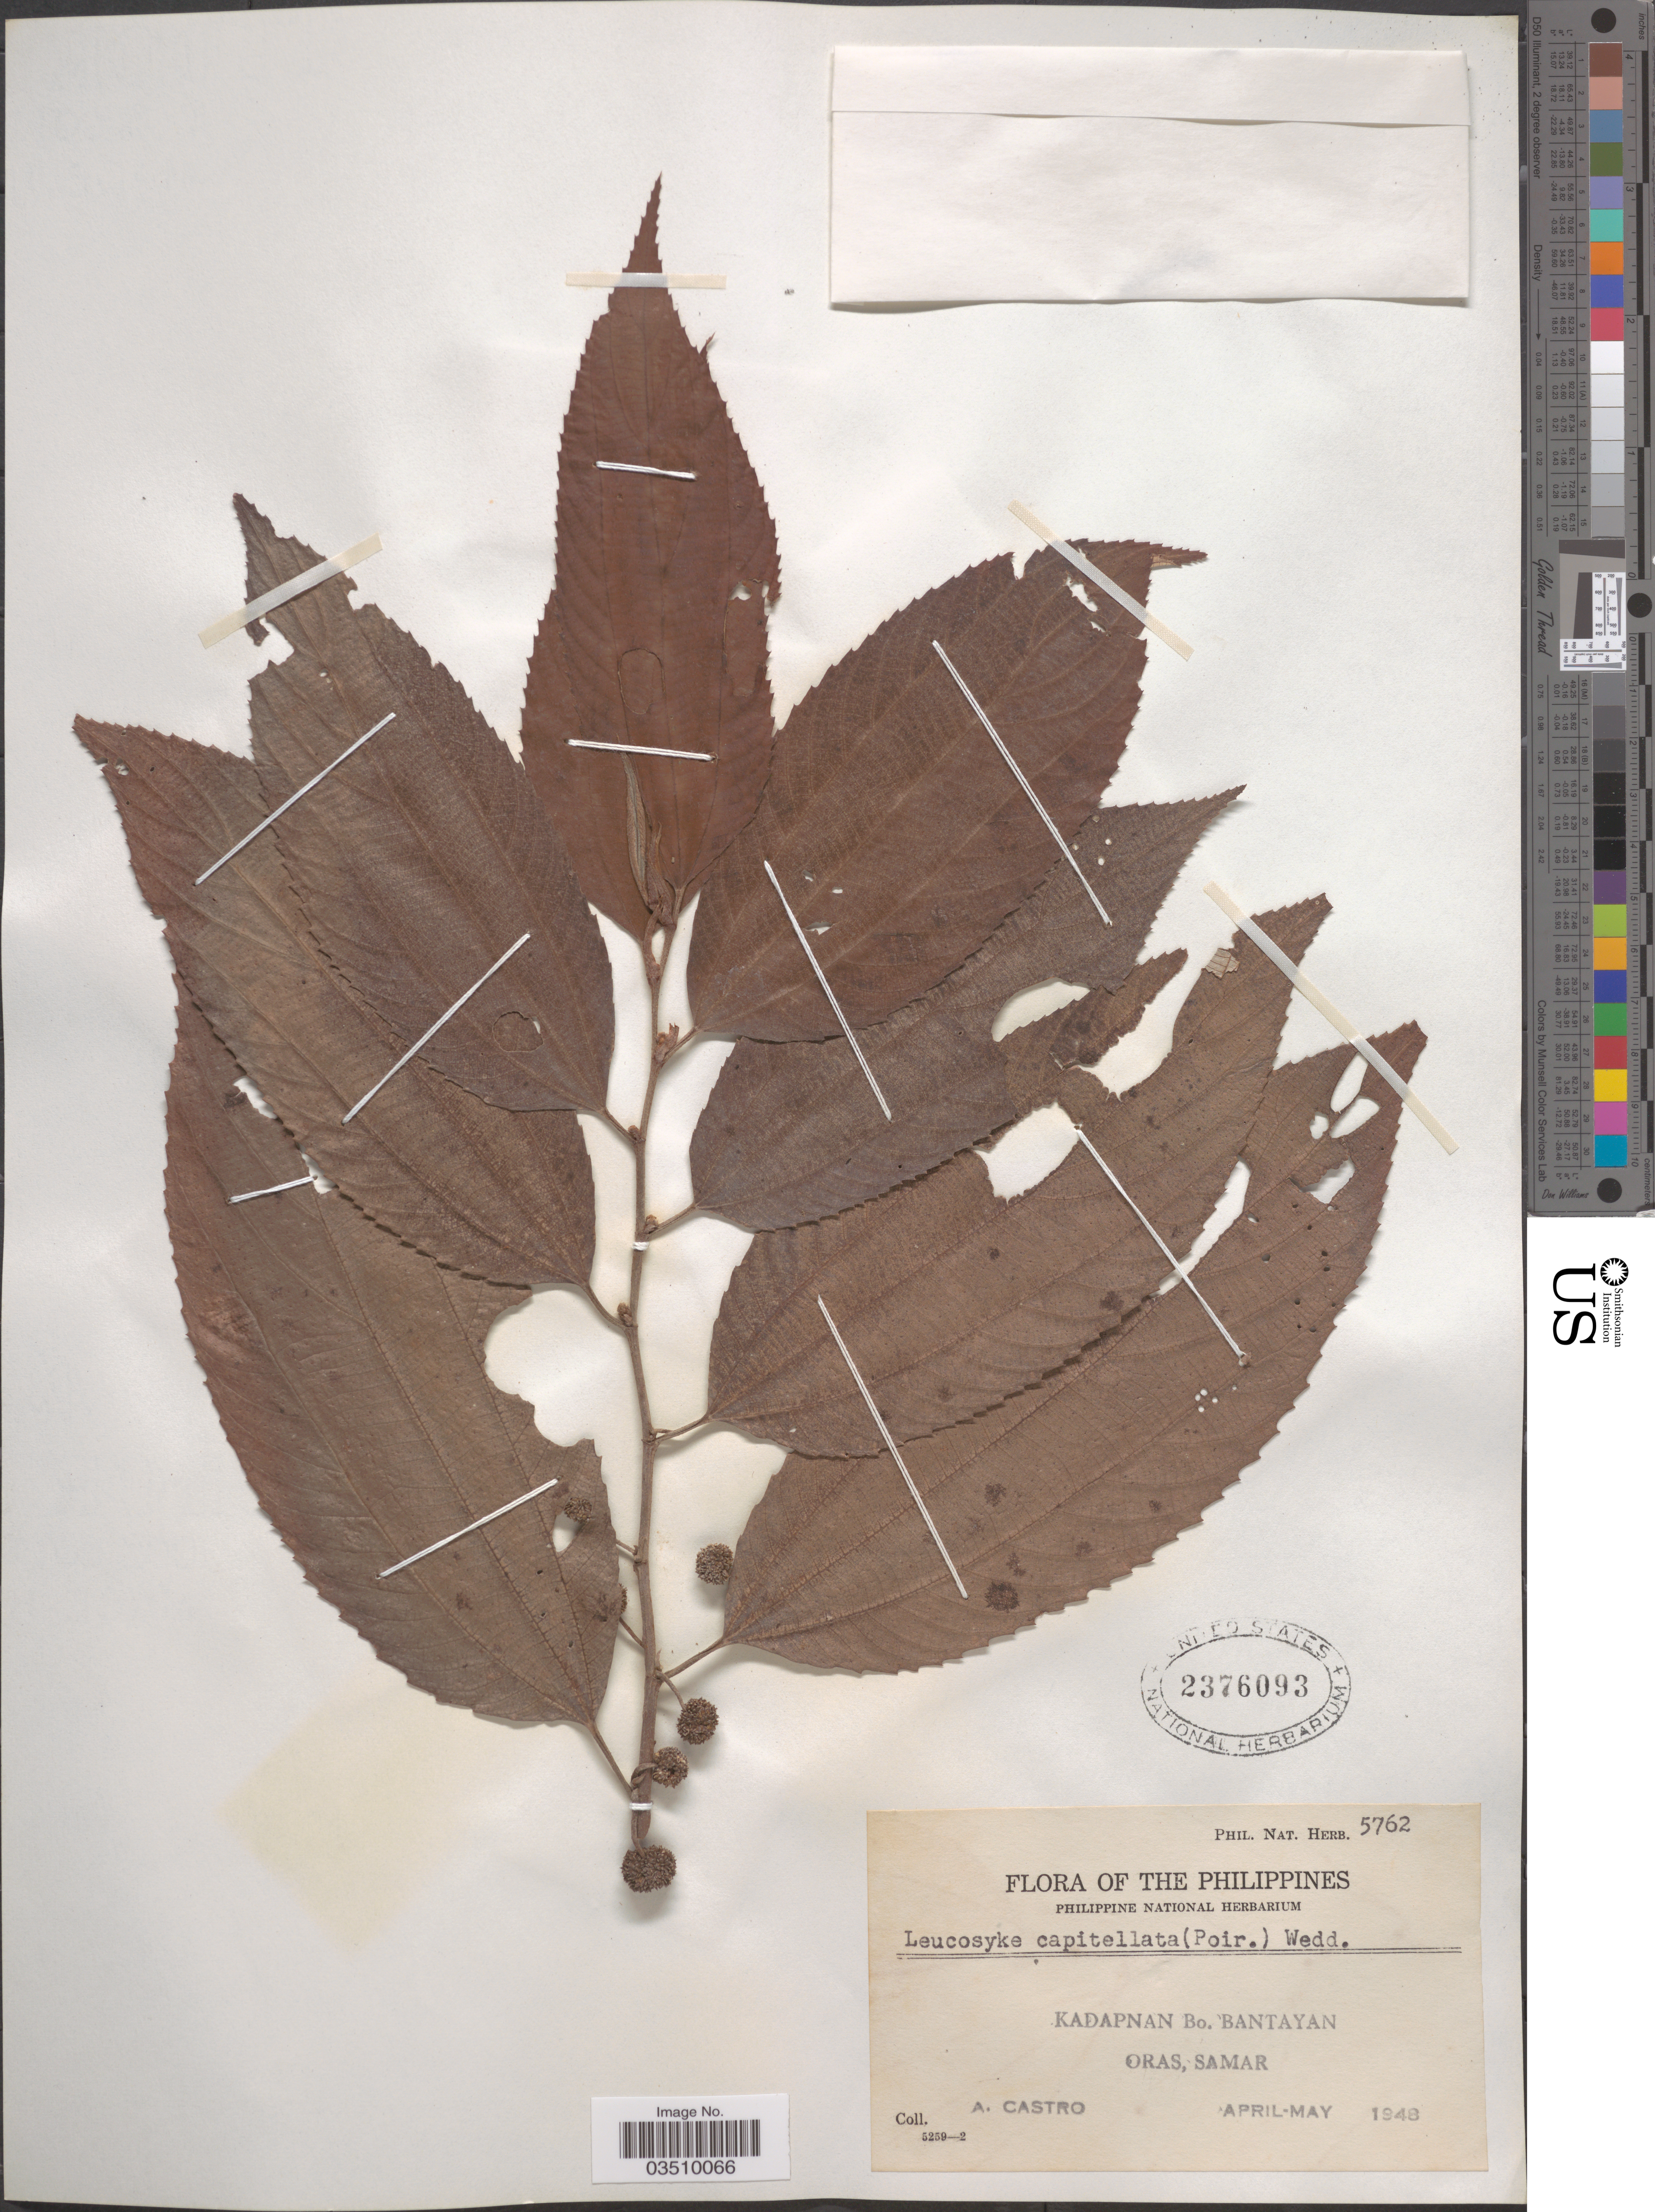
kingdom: Plantae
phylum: Tracheophyta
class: Magnoliopsida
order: Rosales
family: Urticaceae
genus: Leucosyke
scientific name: Leucosyke capitellata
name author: (Poir.) Wedd.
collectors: A. Castro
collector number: Phil. Nat. Herb. 5762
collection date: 1948-04/1948-05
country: Philippines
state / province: Eastern Visayas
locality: Kadapnan Bo. Bantayan. Oras, Samar.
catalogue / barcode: US 2376093